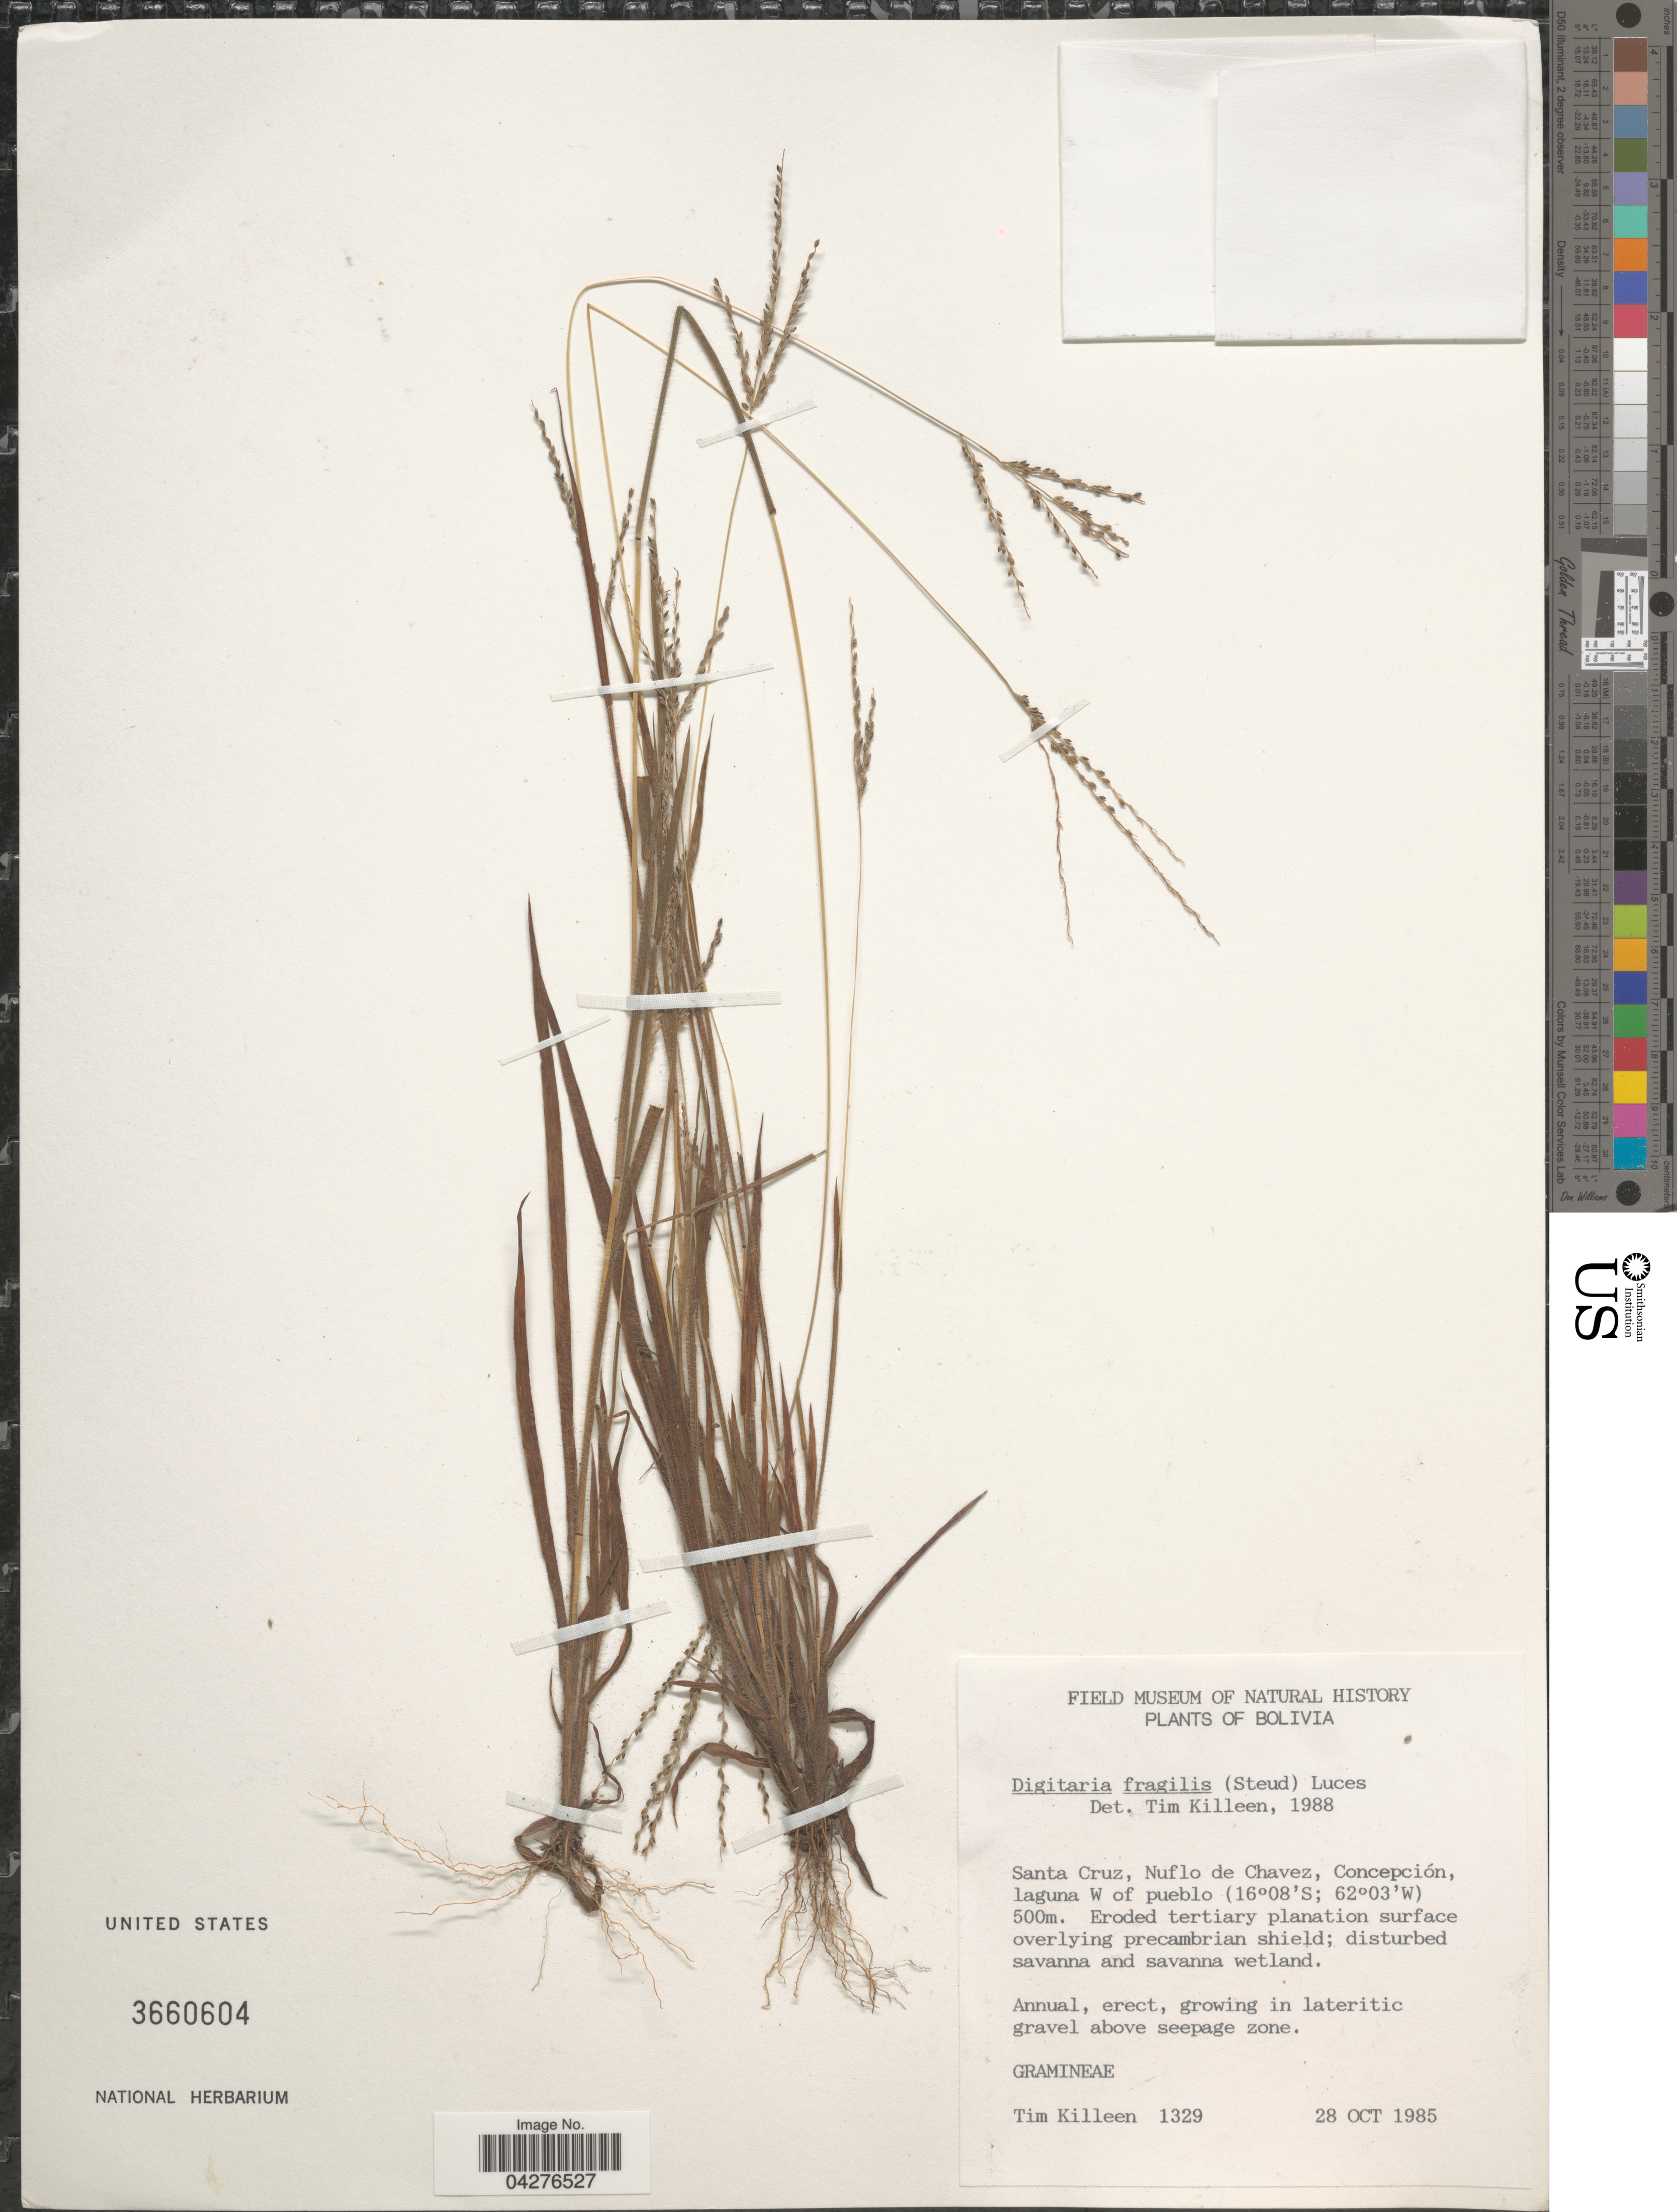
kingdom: Plantae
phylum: Tracheophyta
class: Liliopsida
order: Poales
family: Poaceae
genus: Digitaria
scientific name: Digitaria fragilis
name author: (Steud.) Luces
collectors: T. J. Killeen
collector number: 1329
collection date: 1985-10-28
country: Bolivia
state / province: Santa Cruz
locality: Nuflo de Chavez, Concepción, laguna W of pueblo.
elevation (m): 500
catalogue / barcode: US 3660604